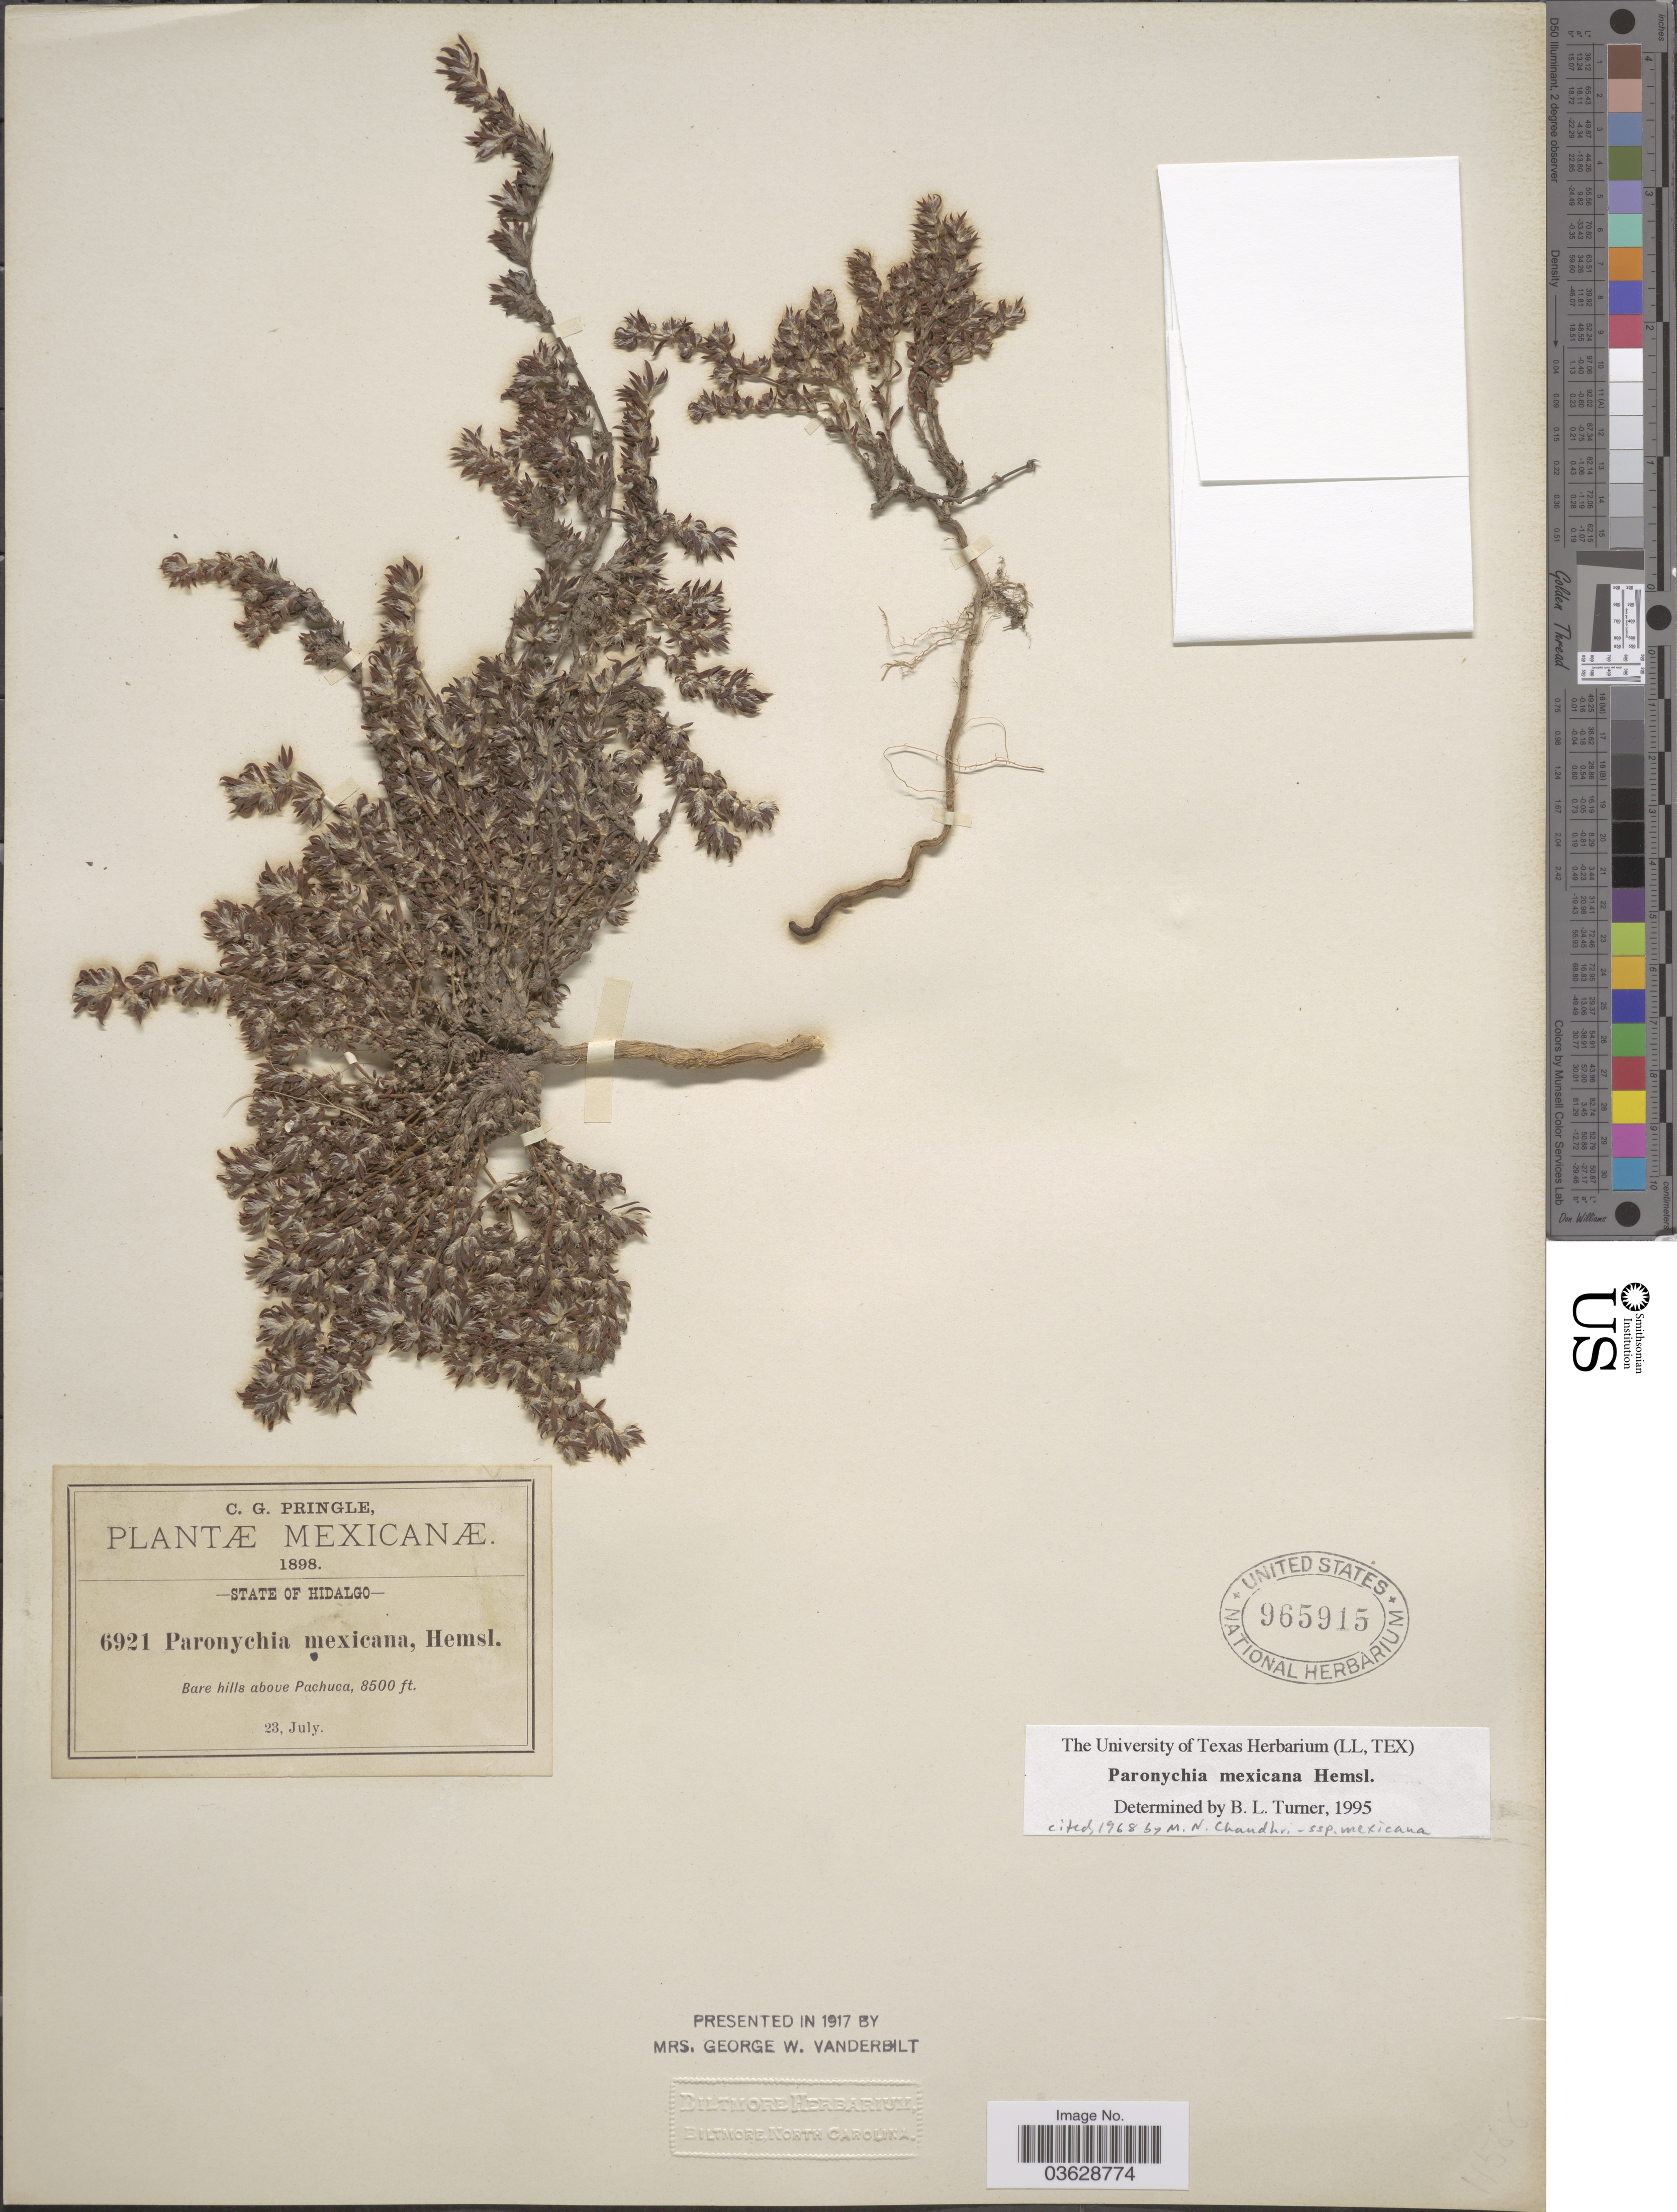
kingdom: Plantae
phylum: Tracheophyta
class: Magnoliopsida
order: Caryophyllales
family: Caryophyllaceae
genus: Paronychia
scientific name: Paronychia mexicana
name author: Hemsl.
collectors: C. G. Pringle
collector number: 6921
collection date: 1898-07-23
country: Mexico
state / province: Hidalgo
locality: Bare hills above Pachuca.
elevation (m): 2591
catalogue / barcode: US 965915